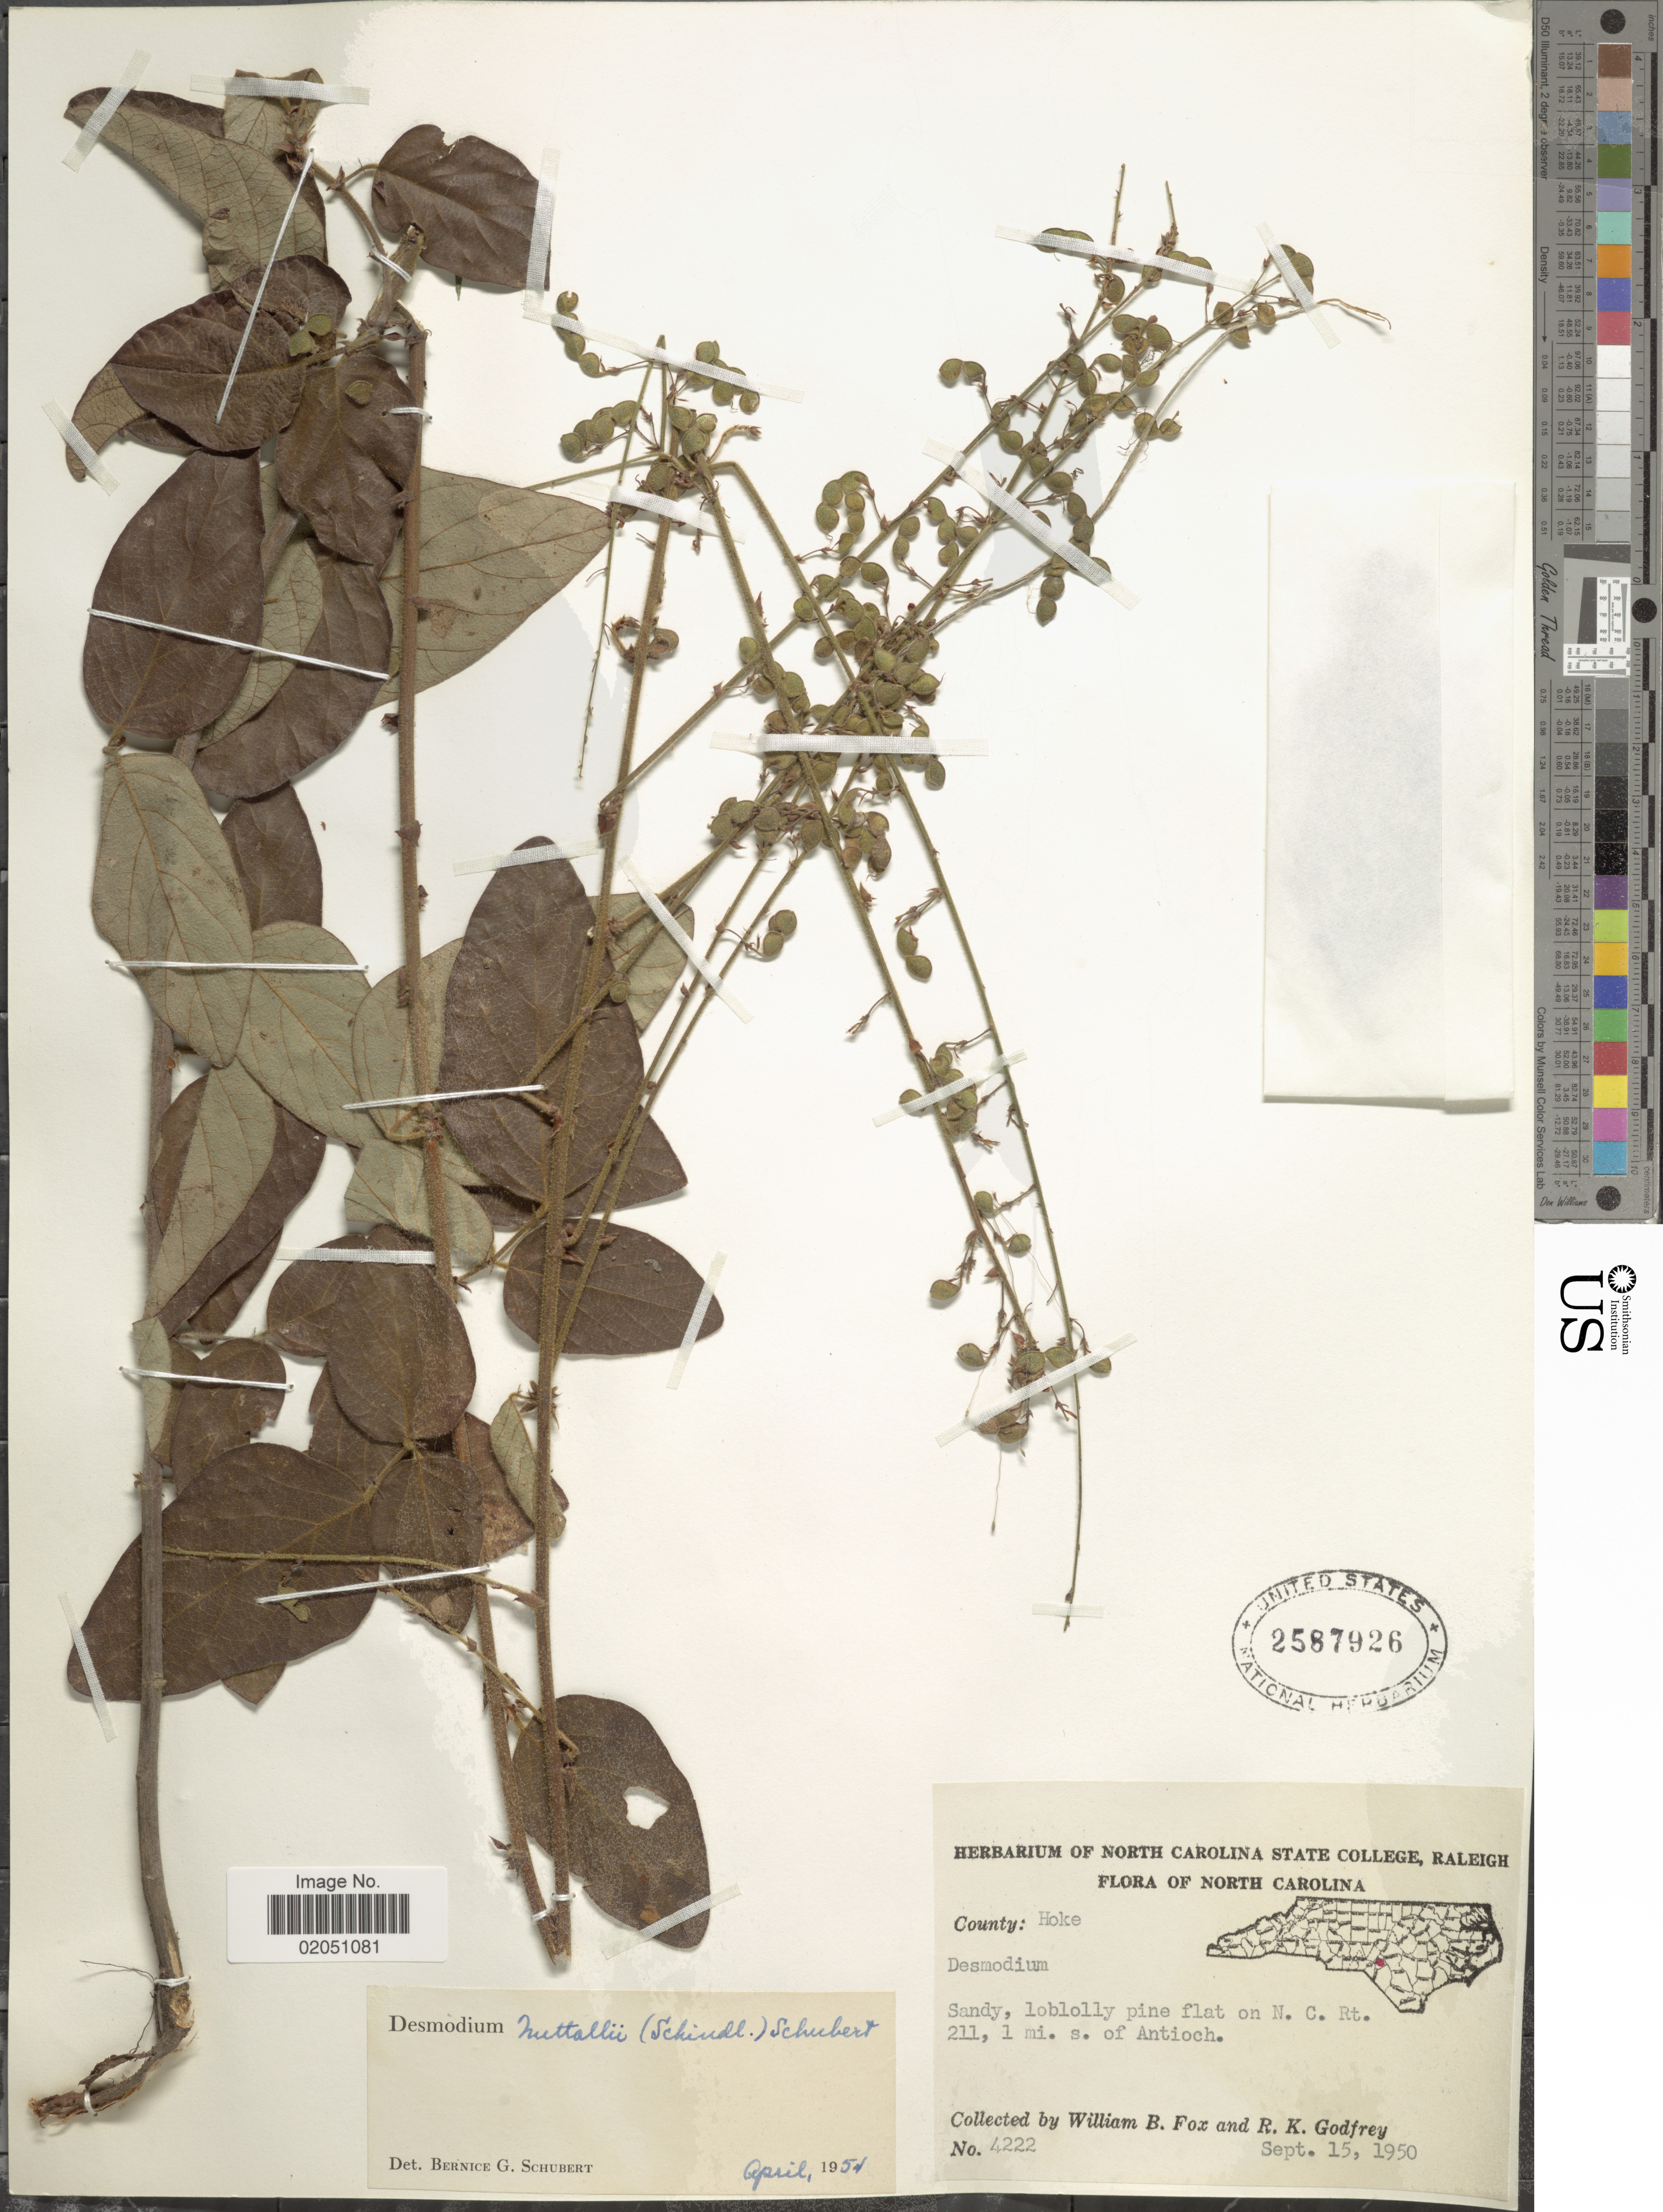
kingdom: Plantae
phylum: Tracheophyta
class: Magnoliopsida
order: Fabales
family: Fabaceae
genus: Desmodium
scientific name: Desmodium nuttallii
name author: (Schindl.) B.G. Schub.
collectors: W. B. Fox & R. K. Godfrey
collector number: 4222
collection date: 1950-09-15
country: United States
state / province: North Carolina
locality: County: Hoke, Sandy, loblolly pine flat on N.C. Rt. 211, 1 mi s of Antioch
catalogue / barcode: US 2587926